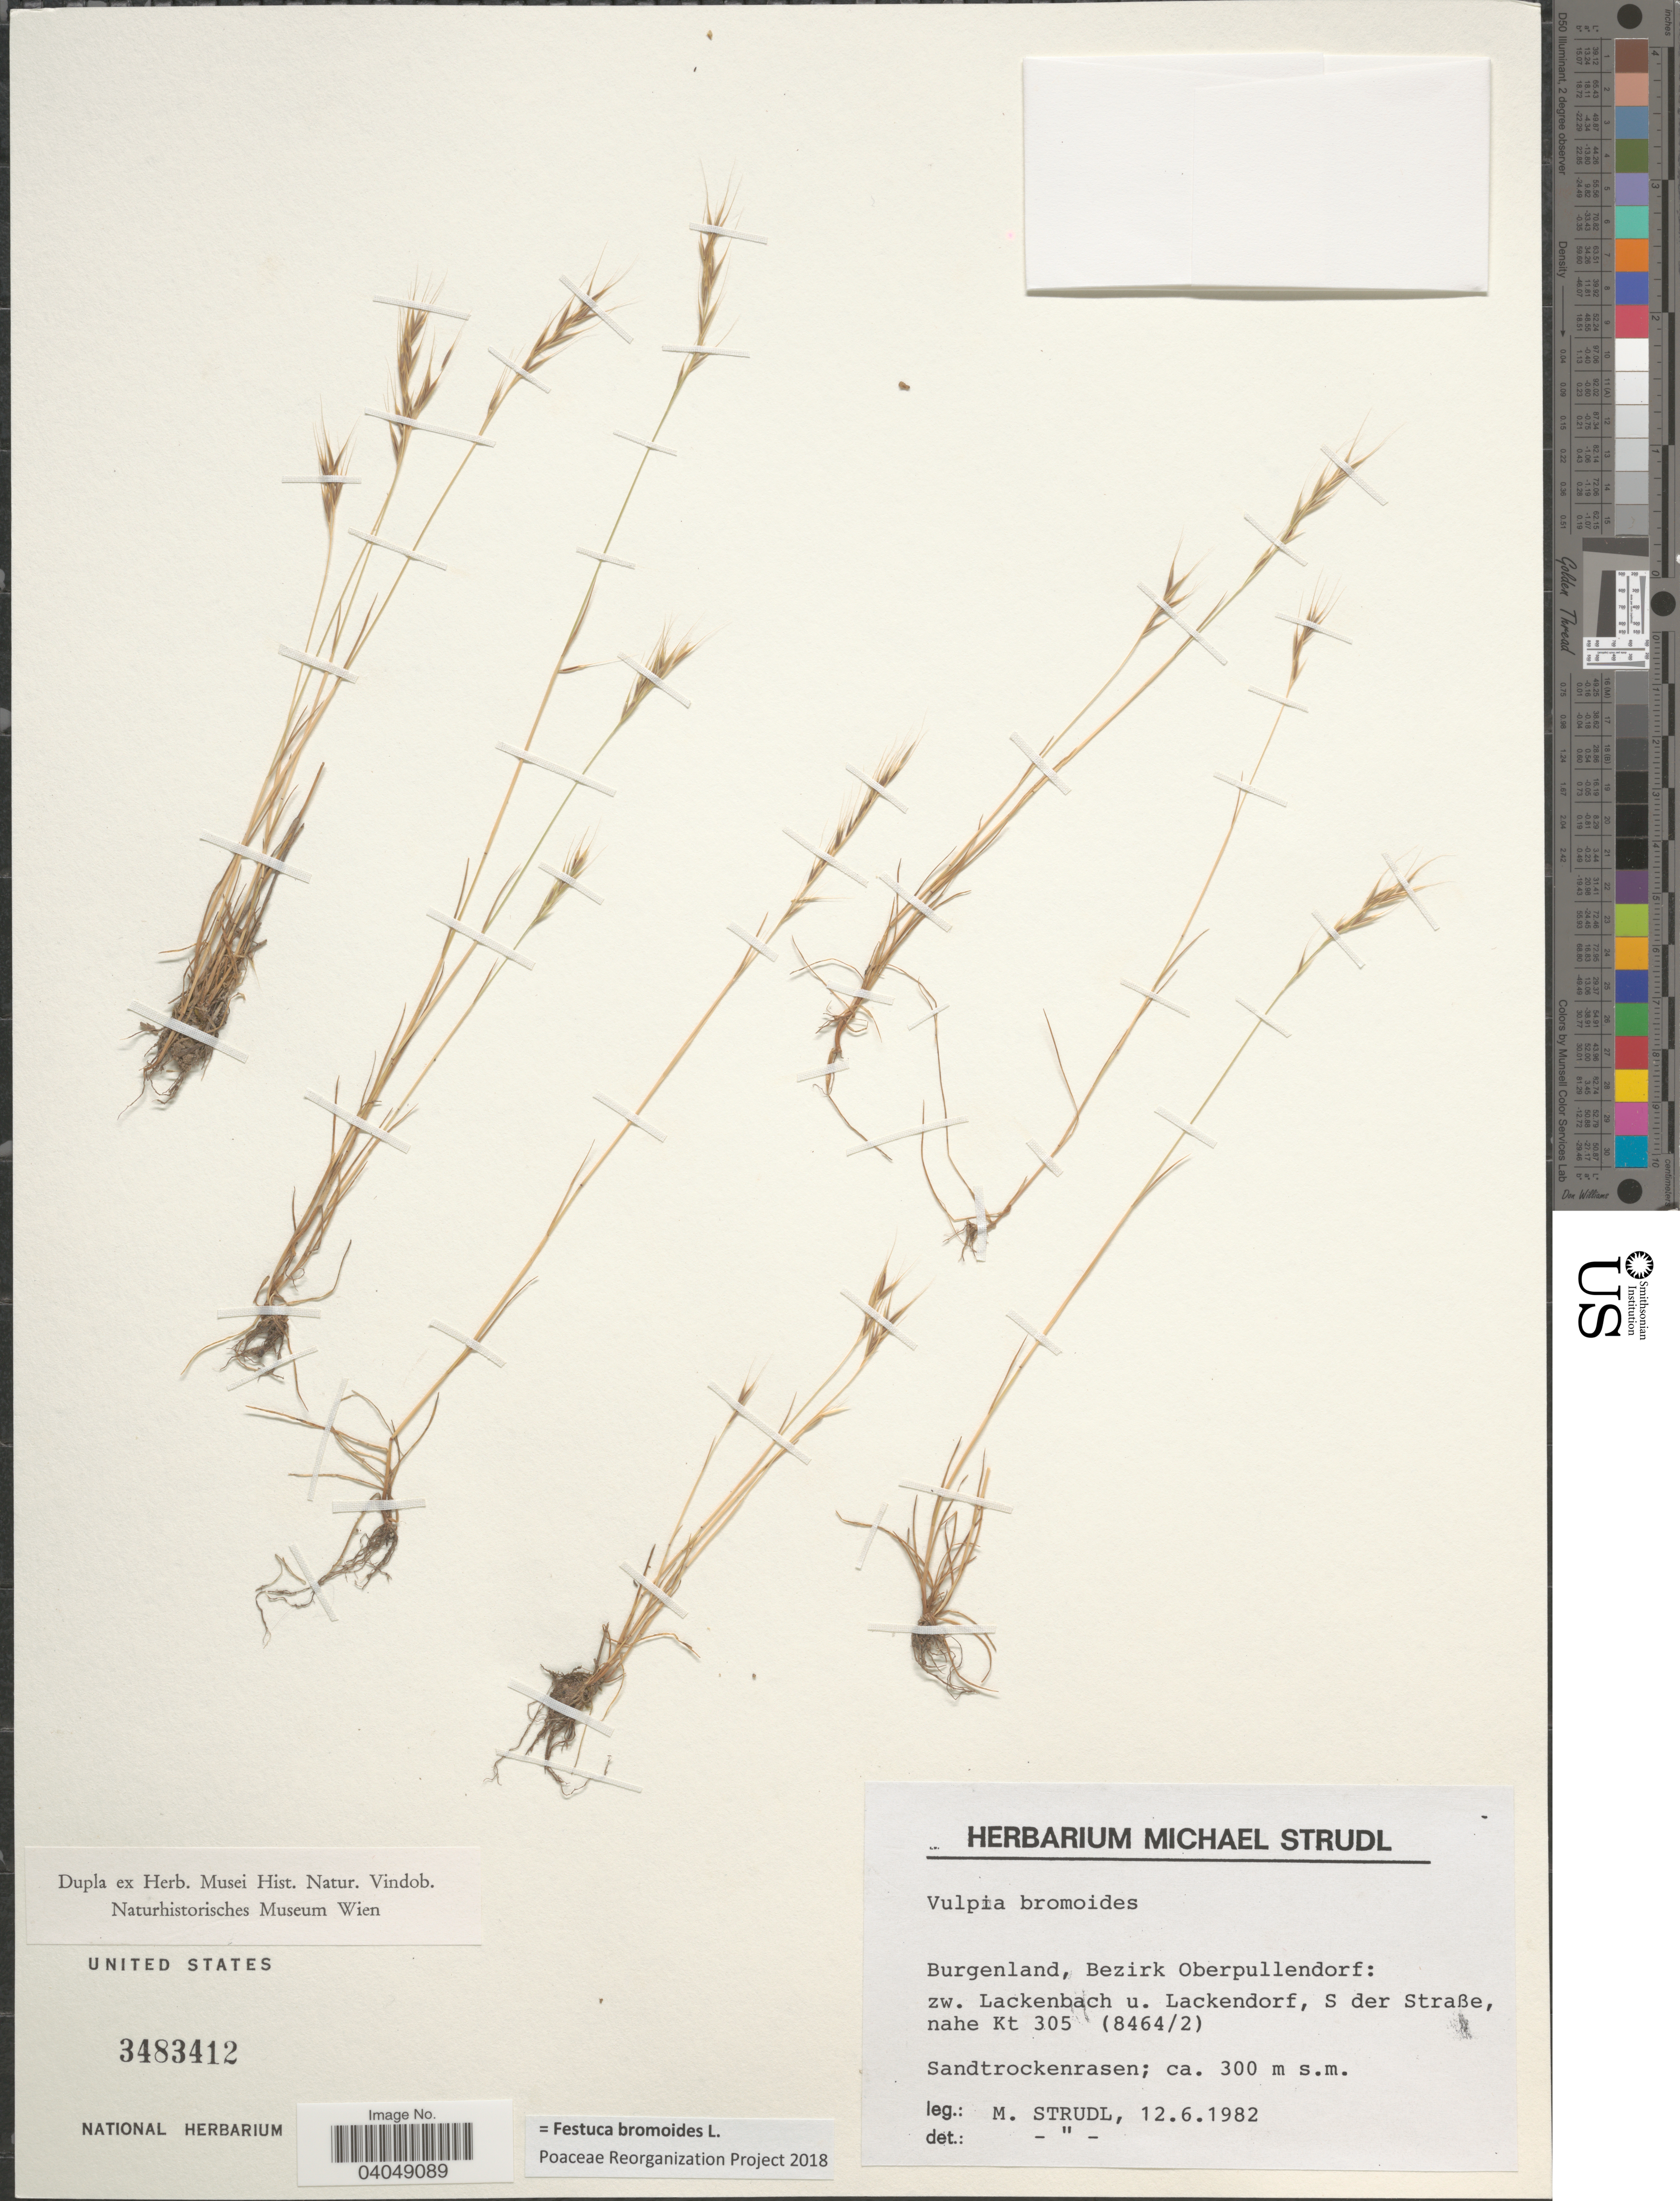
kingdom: Plantae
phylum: Tracheophyta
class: Liliopsida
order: Poales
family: Poaceae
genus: Festuca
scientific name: Festuca bromoides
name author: L.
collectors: M. Strudl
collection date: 1982-06-12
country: Austria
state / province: Burgenland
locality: Bezirk Oberpullendorf: zw. Lackenbach u. Lackendorf, S der Straße, nahe Kt 305 (8464/2).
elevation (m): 300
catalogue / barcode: US 3483412